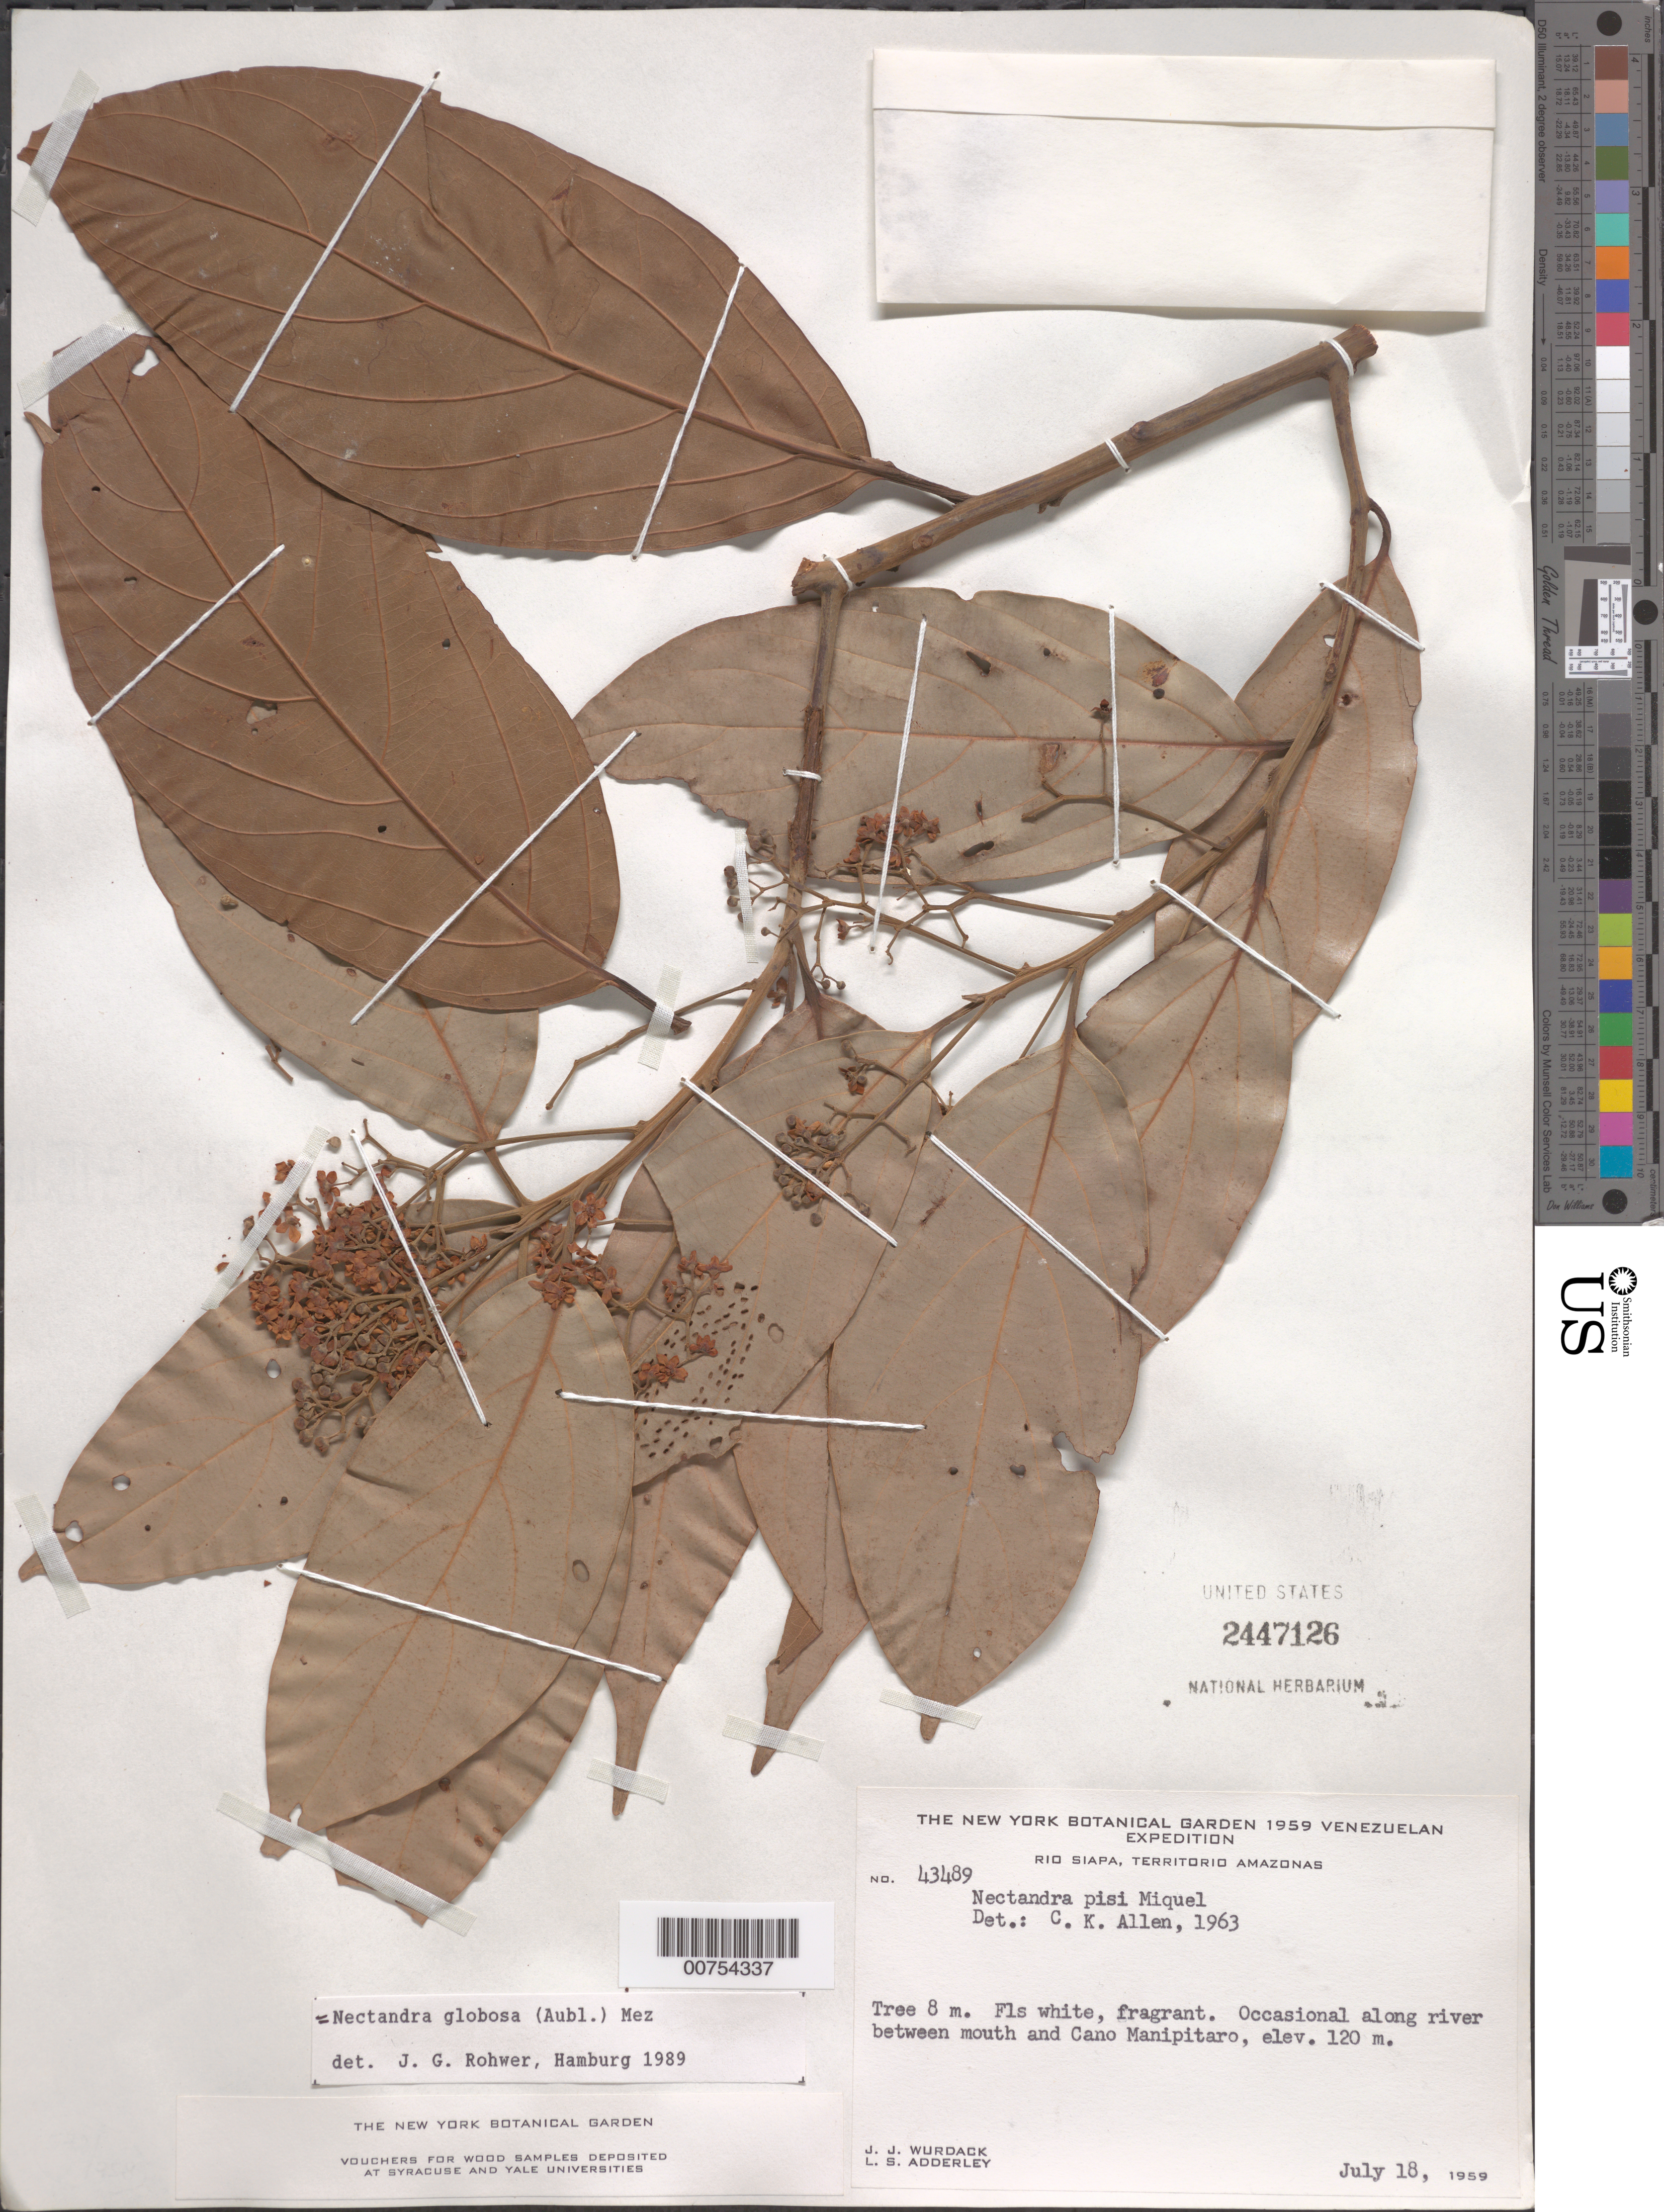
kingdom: Plantae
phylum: Tracheophyta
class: Magnoliopsida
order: Laurales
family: Lauraceae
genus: Nectandra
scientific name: Nectandra globosa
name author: (Aubl.) Mez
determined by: Rohwer, J. G.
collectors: J. J. Wurdack & L. S. Adderley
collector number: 43489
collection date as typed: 18-Jul-59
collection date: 1959-07-18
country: Venezuela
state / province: Amazonas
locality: Río Siapa, between Caño Manipitare and Raudal Gallineta (90-110 river km from mouth)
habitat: Along river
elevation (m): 120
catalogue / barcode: US 2447126